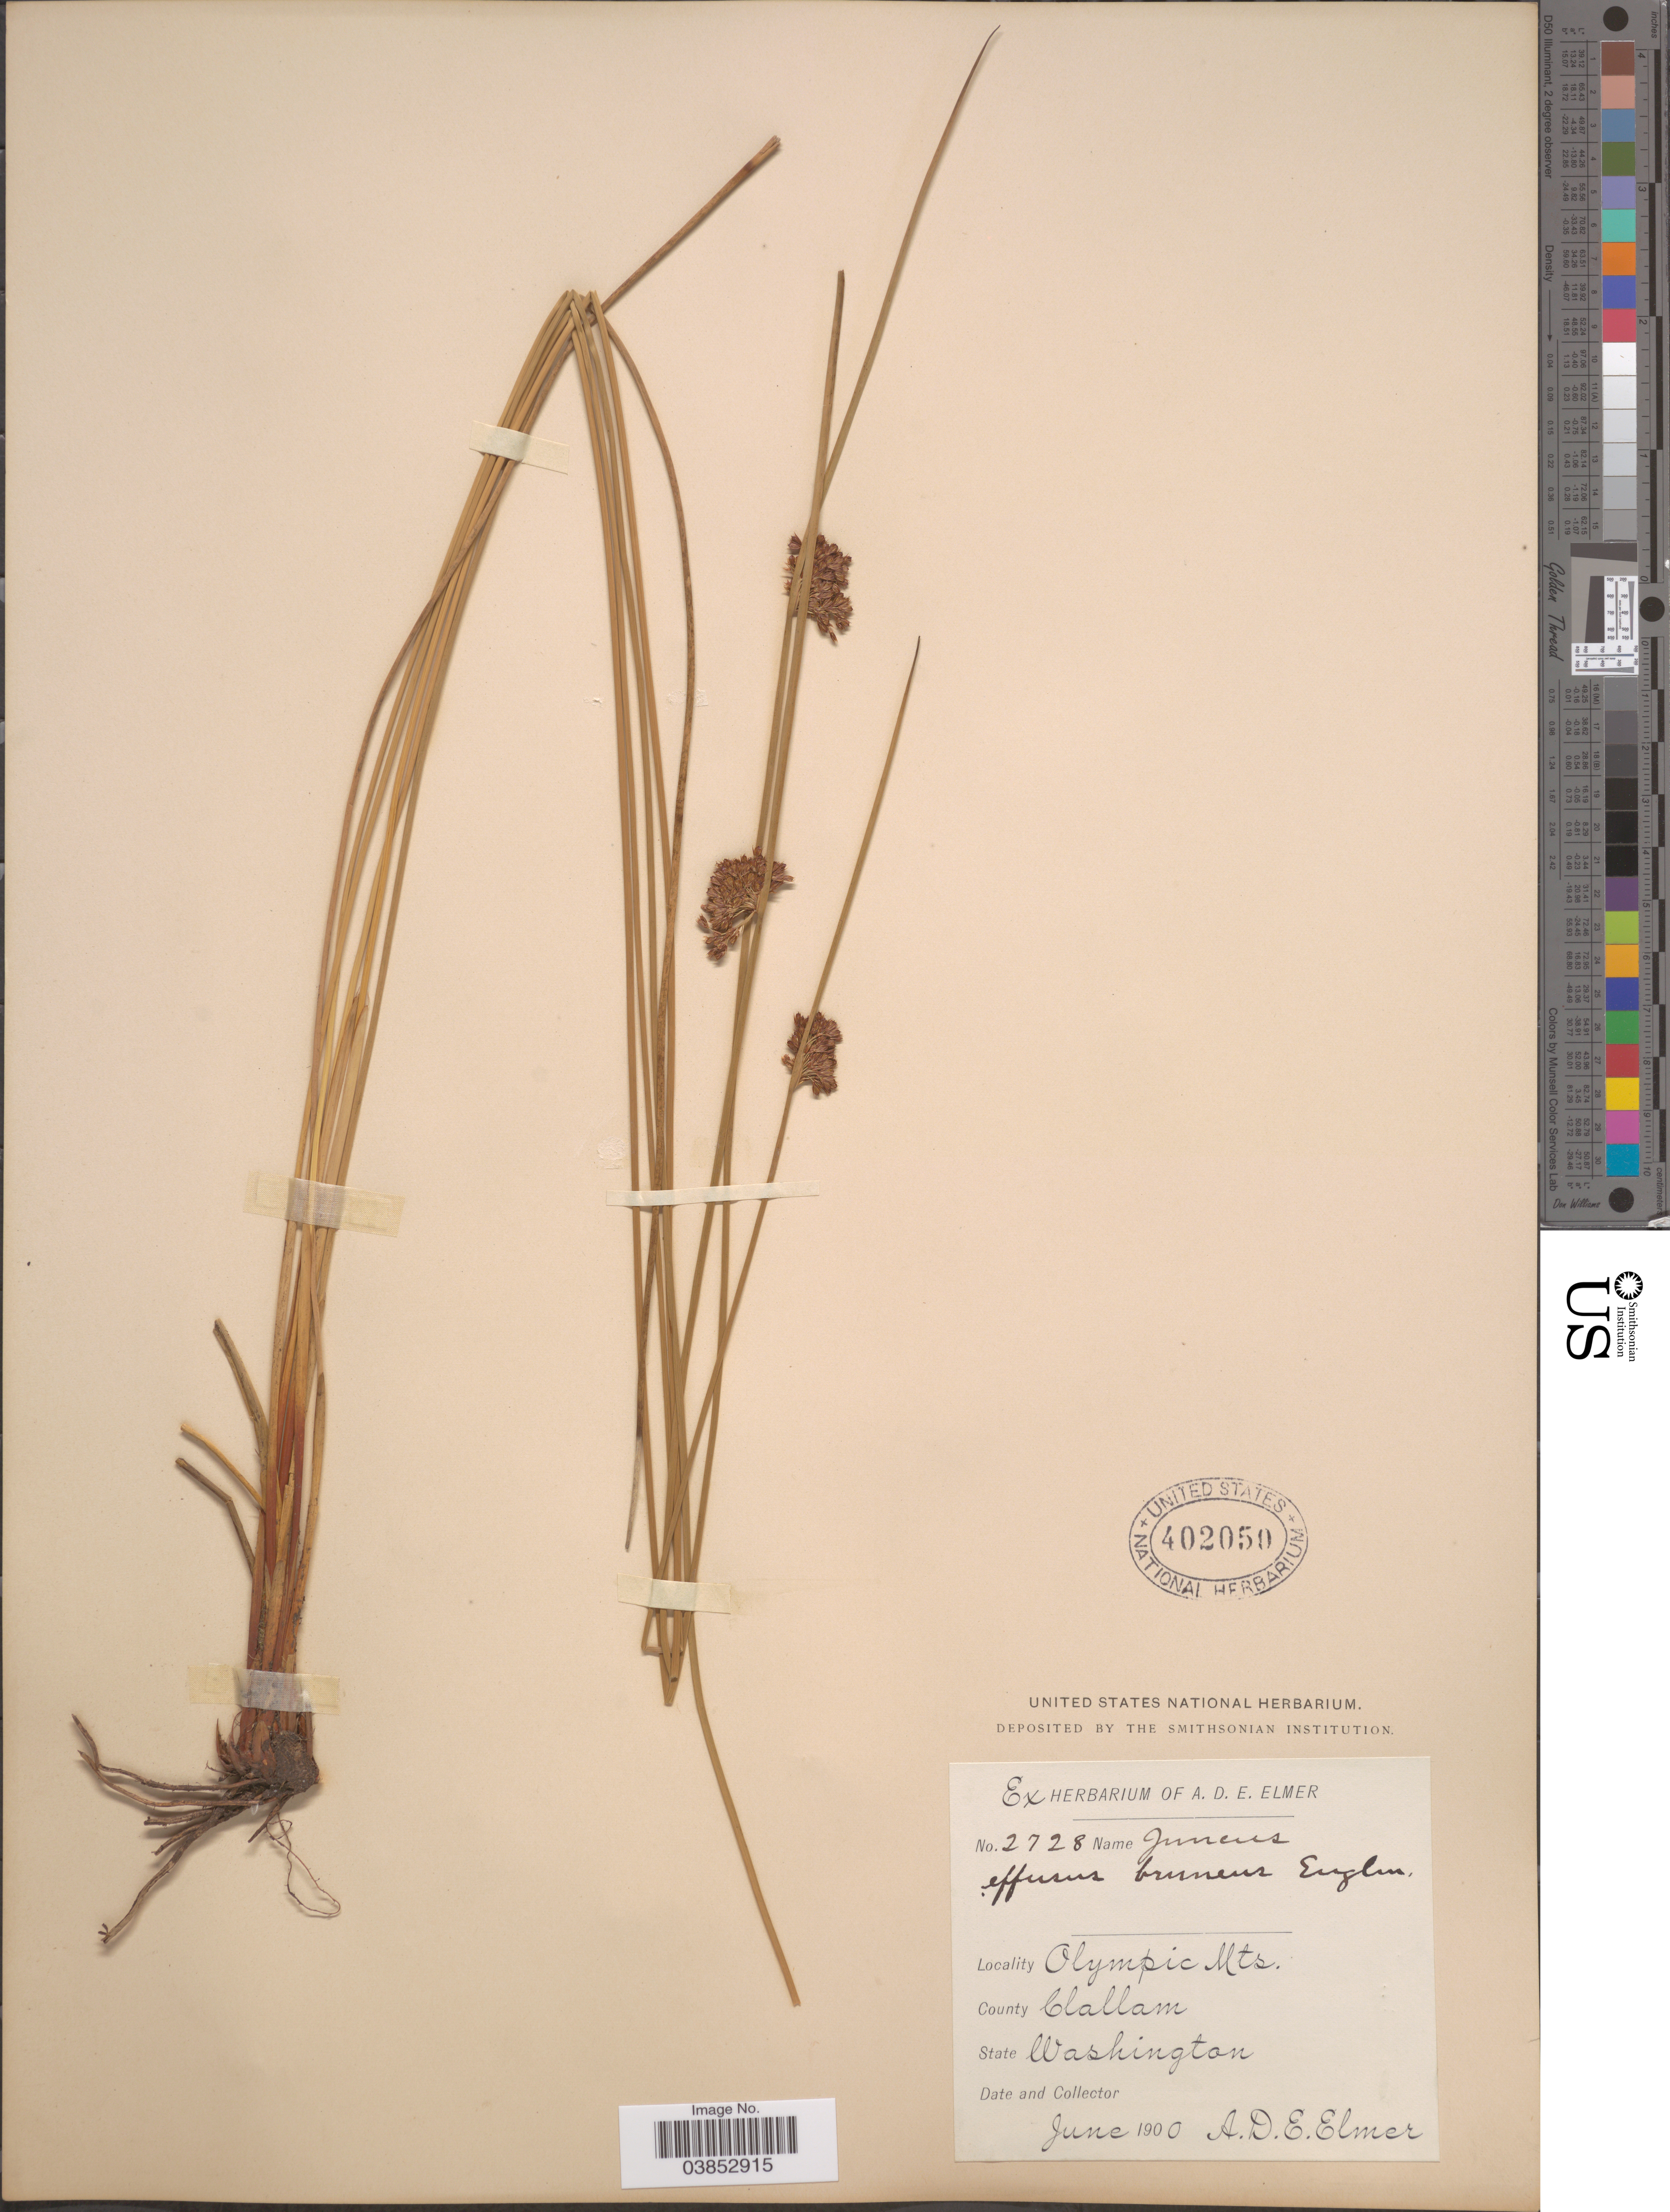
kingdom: Plantae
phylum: Tracheophyta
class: Liliopsida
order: Poales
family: Juncaceae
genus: Juncus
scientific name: Juncus effusus var. brunneus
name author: Engelm.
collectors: A. D. E. Elmer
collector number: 2728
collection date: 1900-06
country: United States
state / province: Washington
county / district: Clallam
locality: Olympic Mts. County Clallam.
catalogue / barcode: US 402050